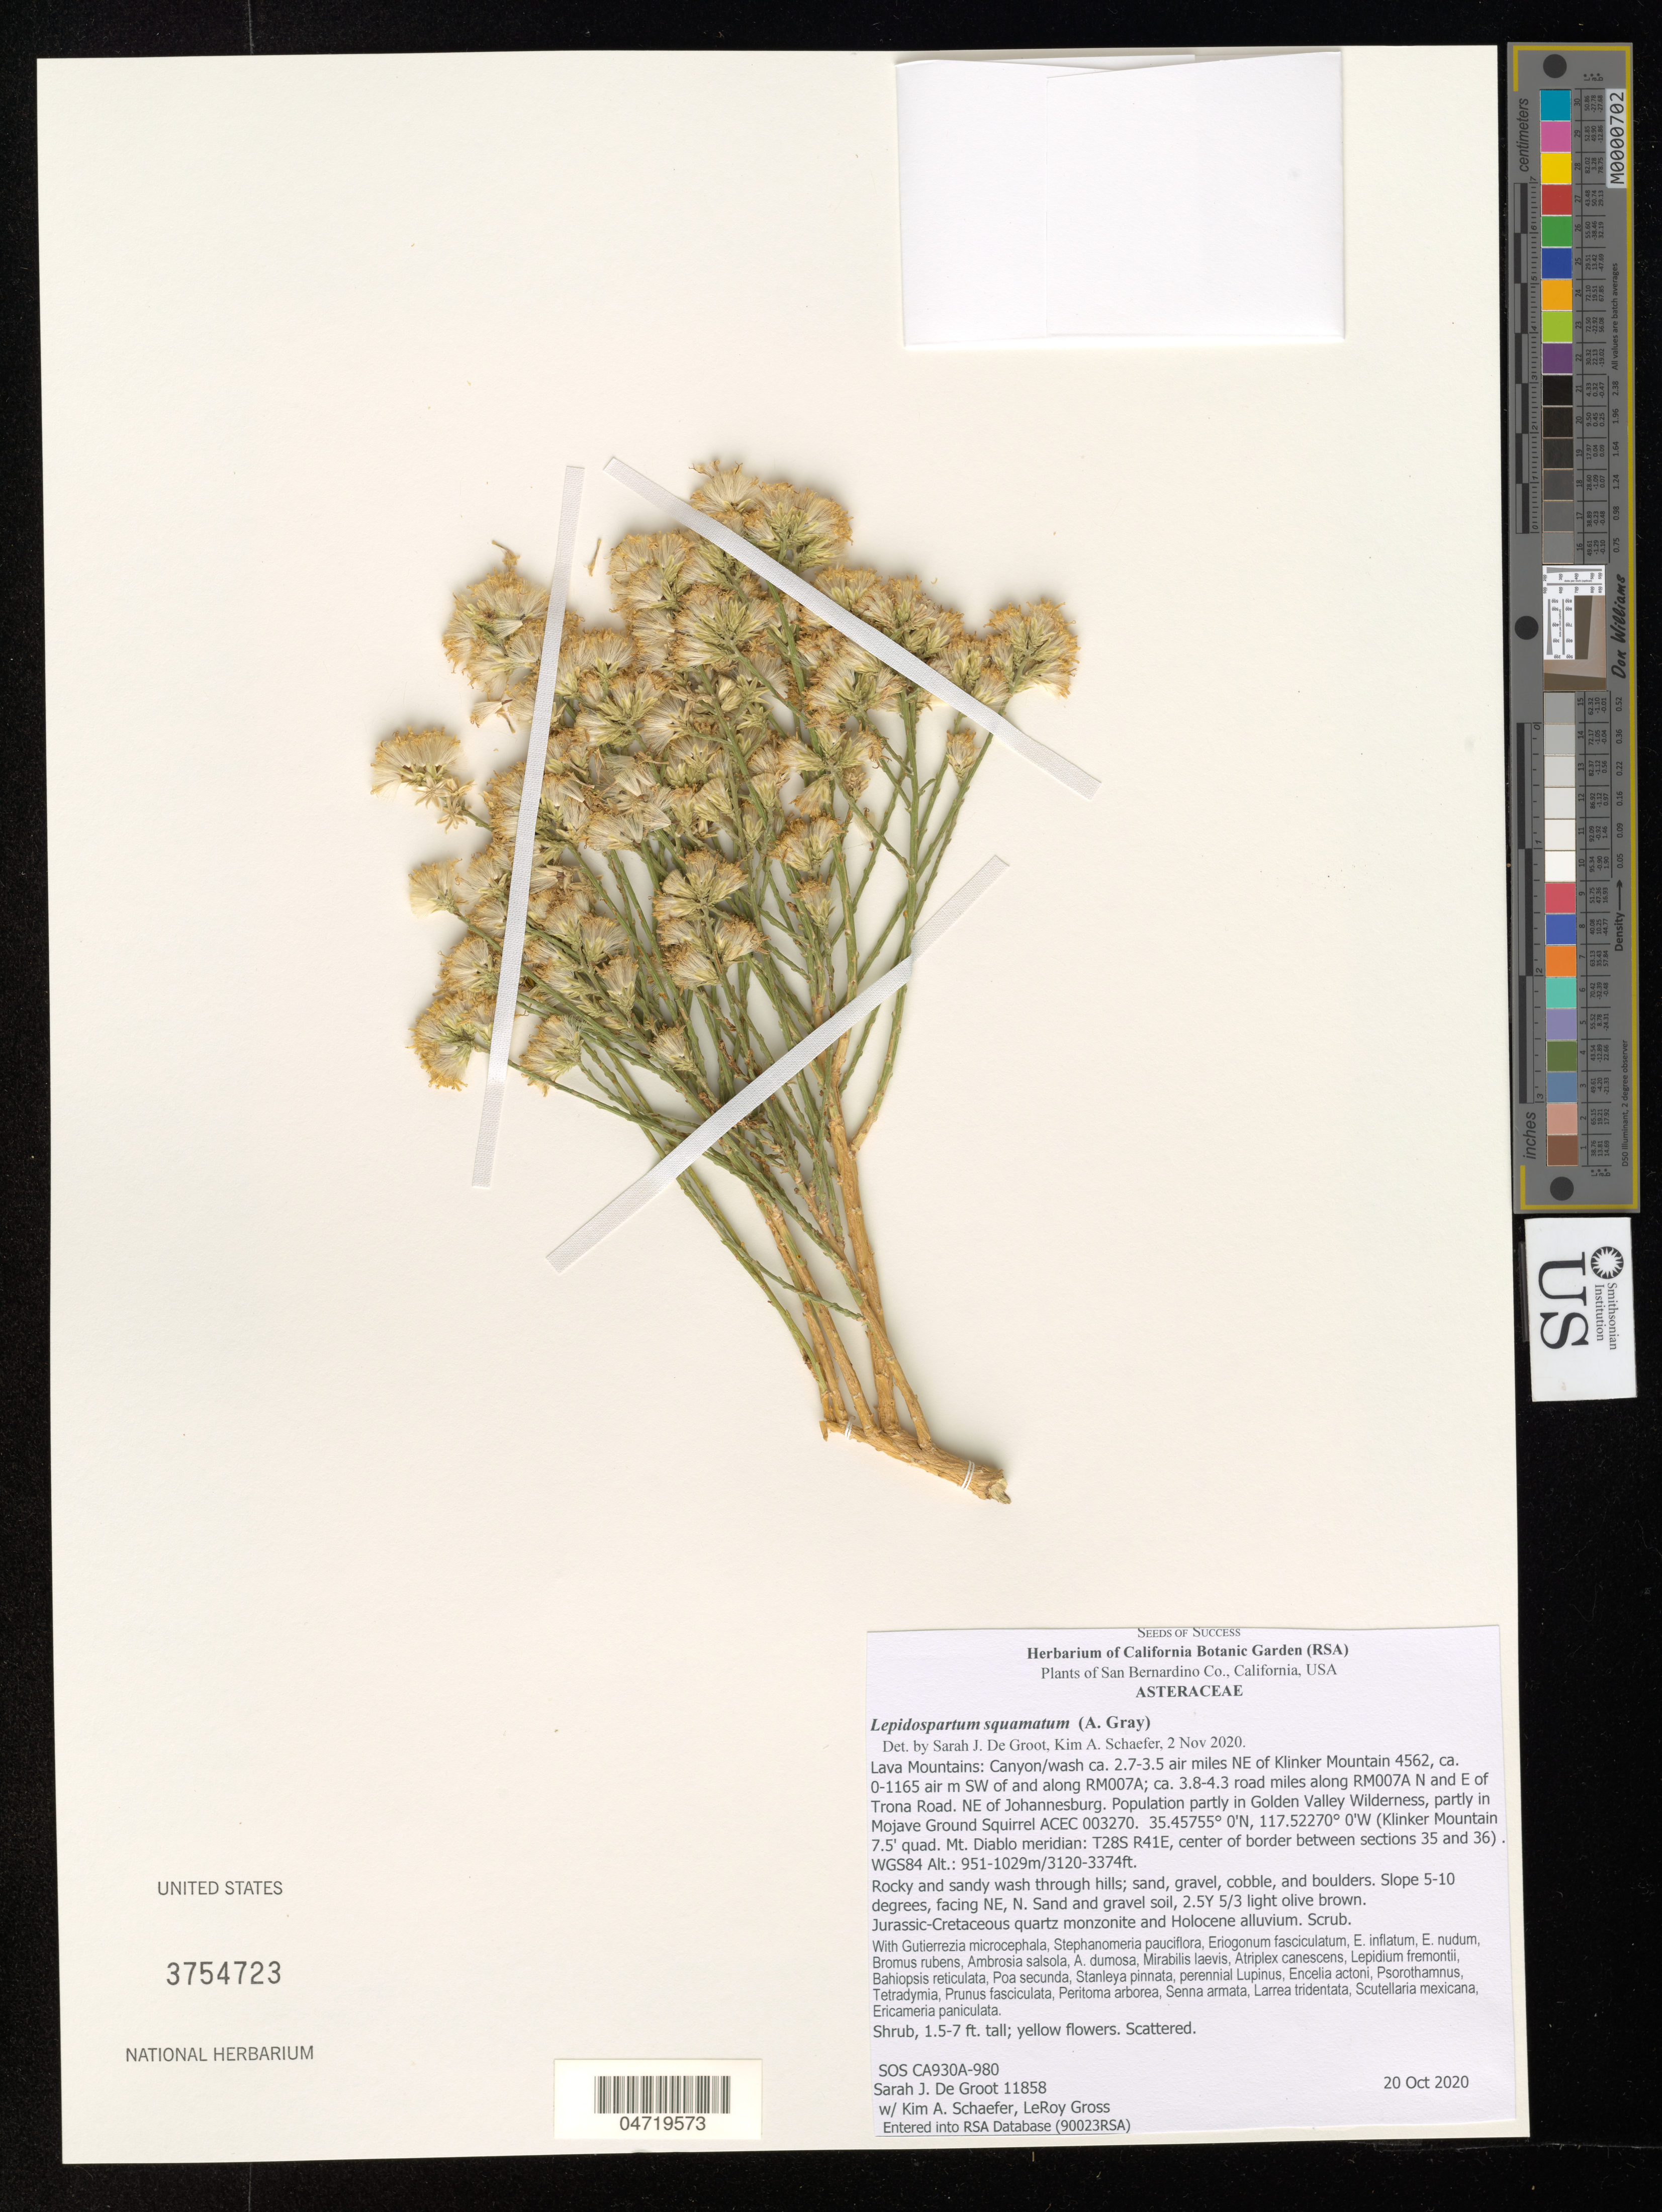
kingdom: Plantae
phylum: Tracheophyta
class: Magnoliopsida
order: Asterales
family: Asteraceae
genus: Lepidospartum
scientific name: Lepidospartum squamatum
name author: A. Gray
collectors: S. De Groot, K. Schaefer & L. Gross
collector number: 11858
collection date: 2020-10-20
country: United States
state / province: California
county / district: San Bernardino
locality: San Bernardino Co. Lava Mountains: Canyon/wash ca. 2.7-3.5 air miles NE of Klinker Mountain 4562, ca. 0-1165 air m SW of and along RM007A; ca. 3.8-4.3 road miles along RM007A N and E of Trona Road. NE of Johannesburg. Population partly in Golden Valley Wilderness, partly in Mojave Ground Squirrel ACEC 003270. (Klinker Mountain 7.5' quad. Mt. Diablo meridian: T28S R41E, center of border sections 35 and 36) WGS84.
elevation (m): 951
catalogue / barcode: US 3754723